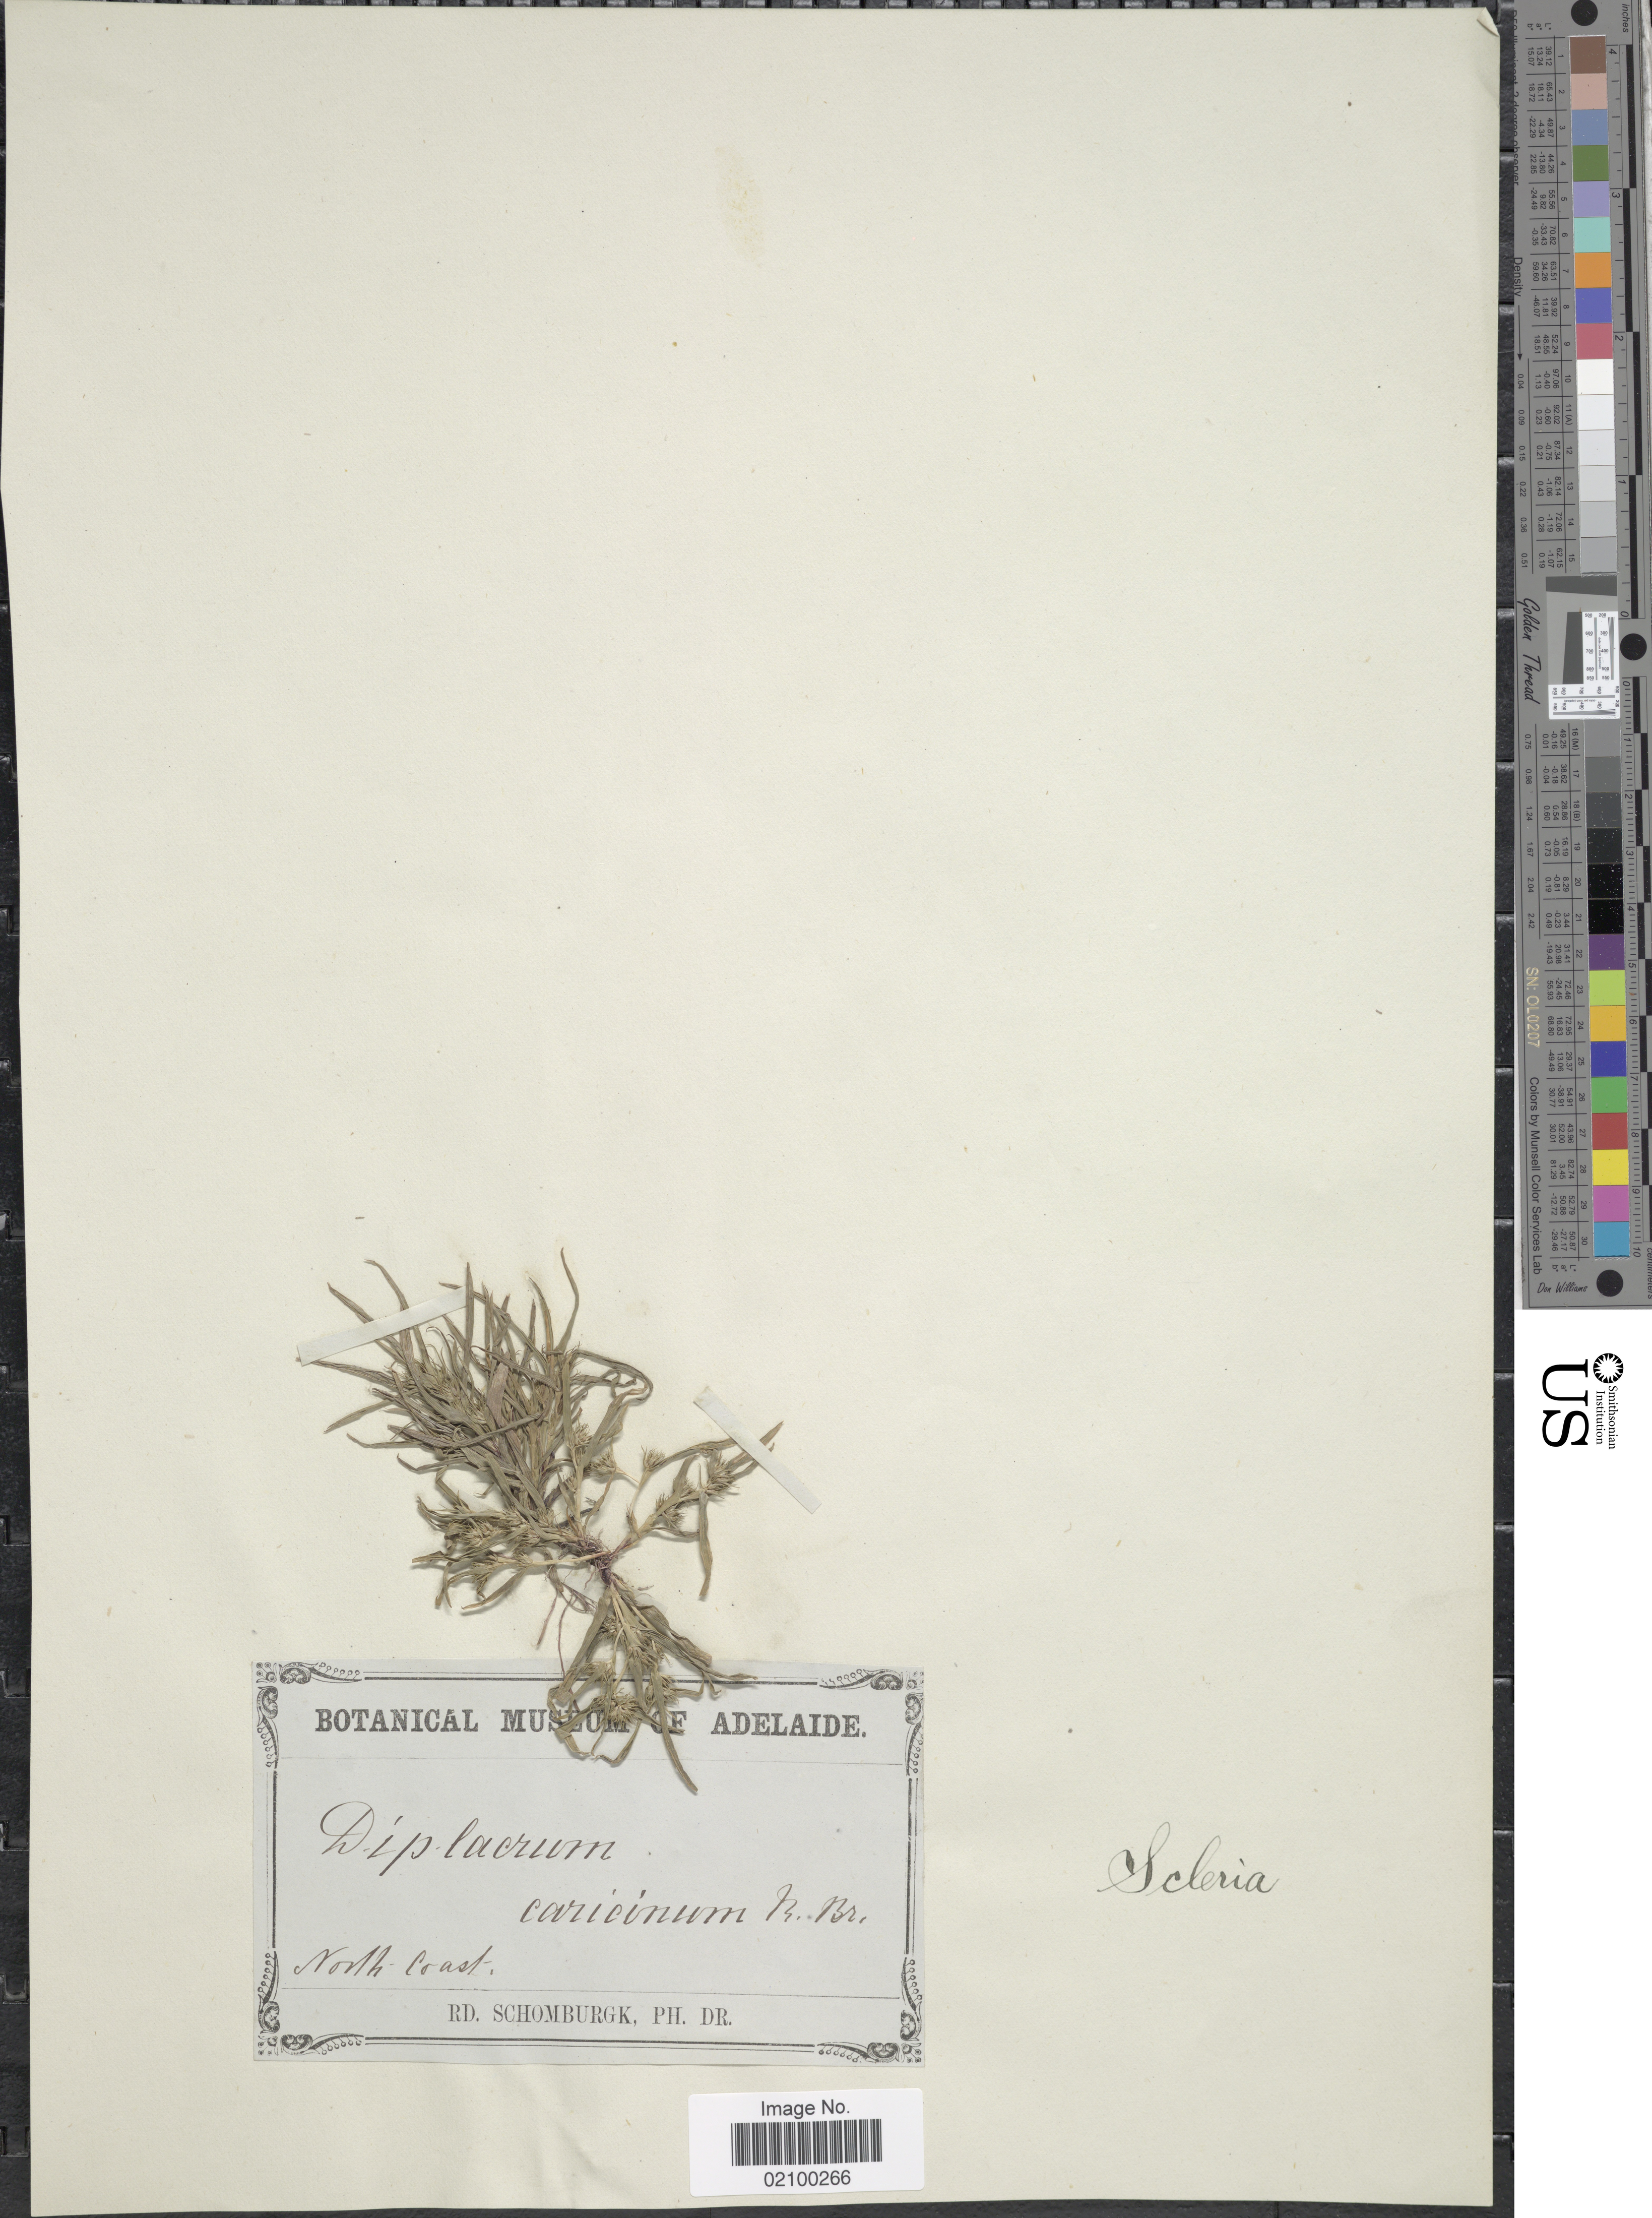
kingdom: Plantae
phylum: Tracheophyta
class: Liliopsida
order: Poales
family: Cyperaceae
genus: Diplacrum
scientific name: Diplacrum caricinum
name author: R. Br.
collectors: M. R. Schomburgk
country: Australia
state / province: South Australia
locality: North Coast